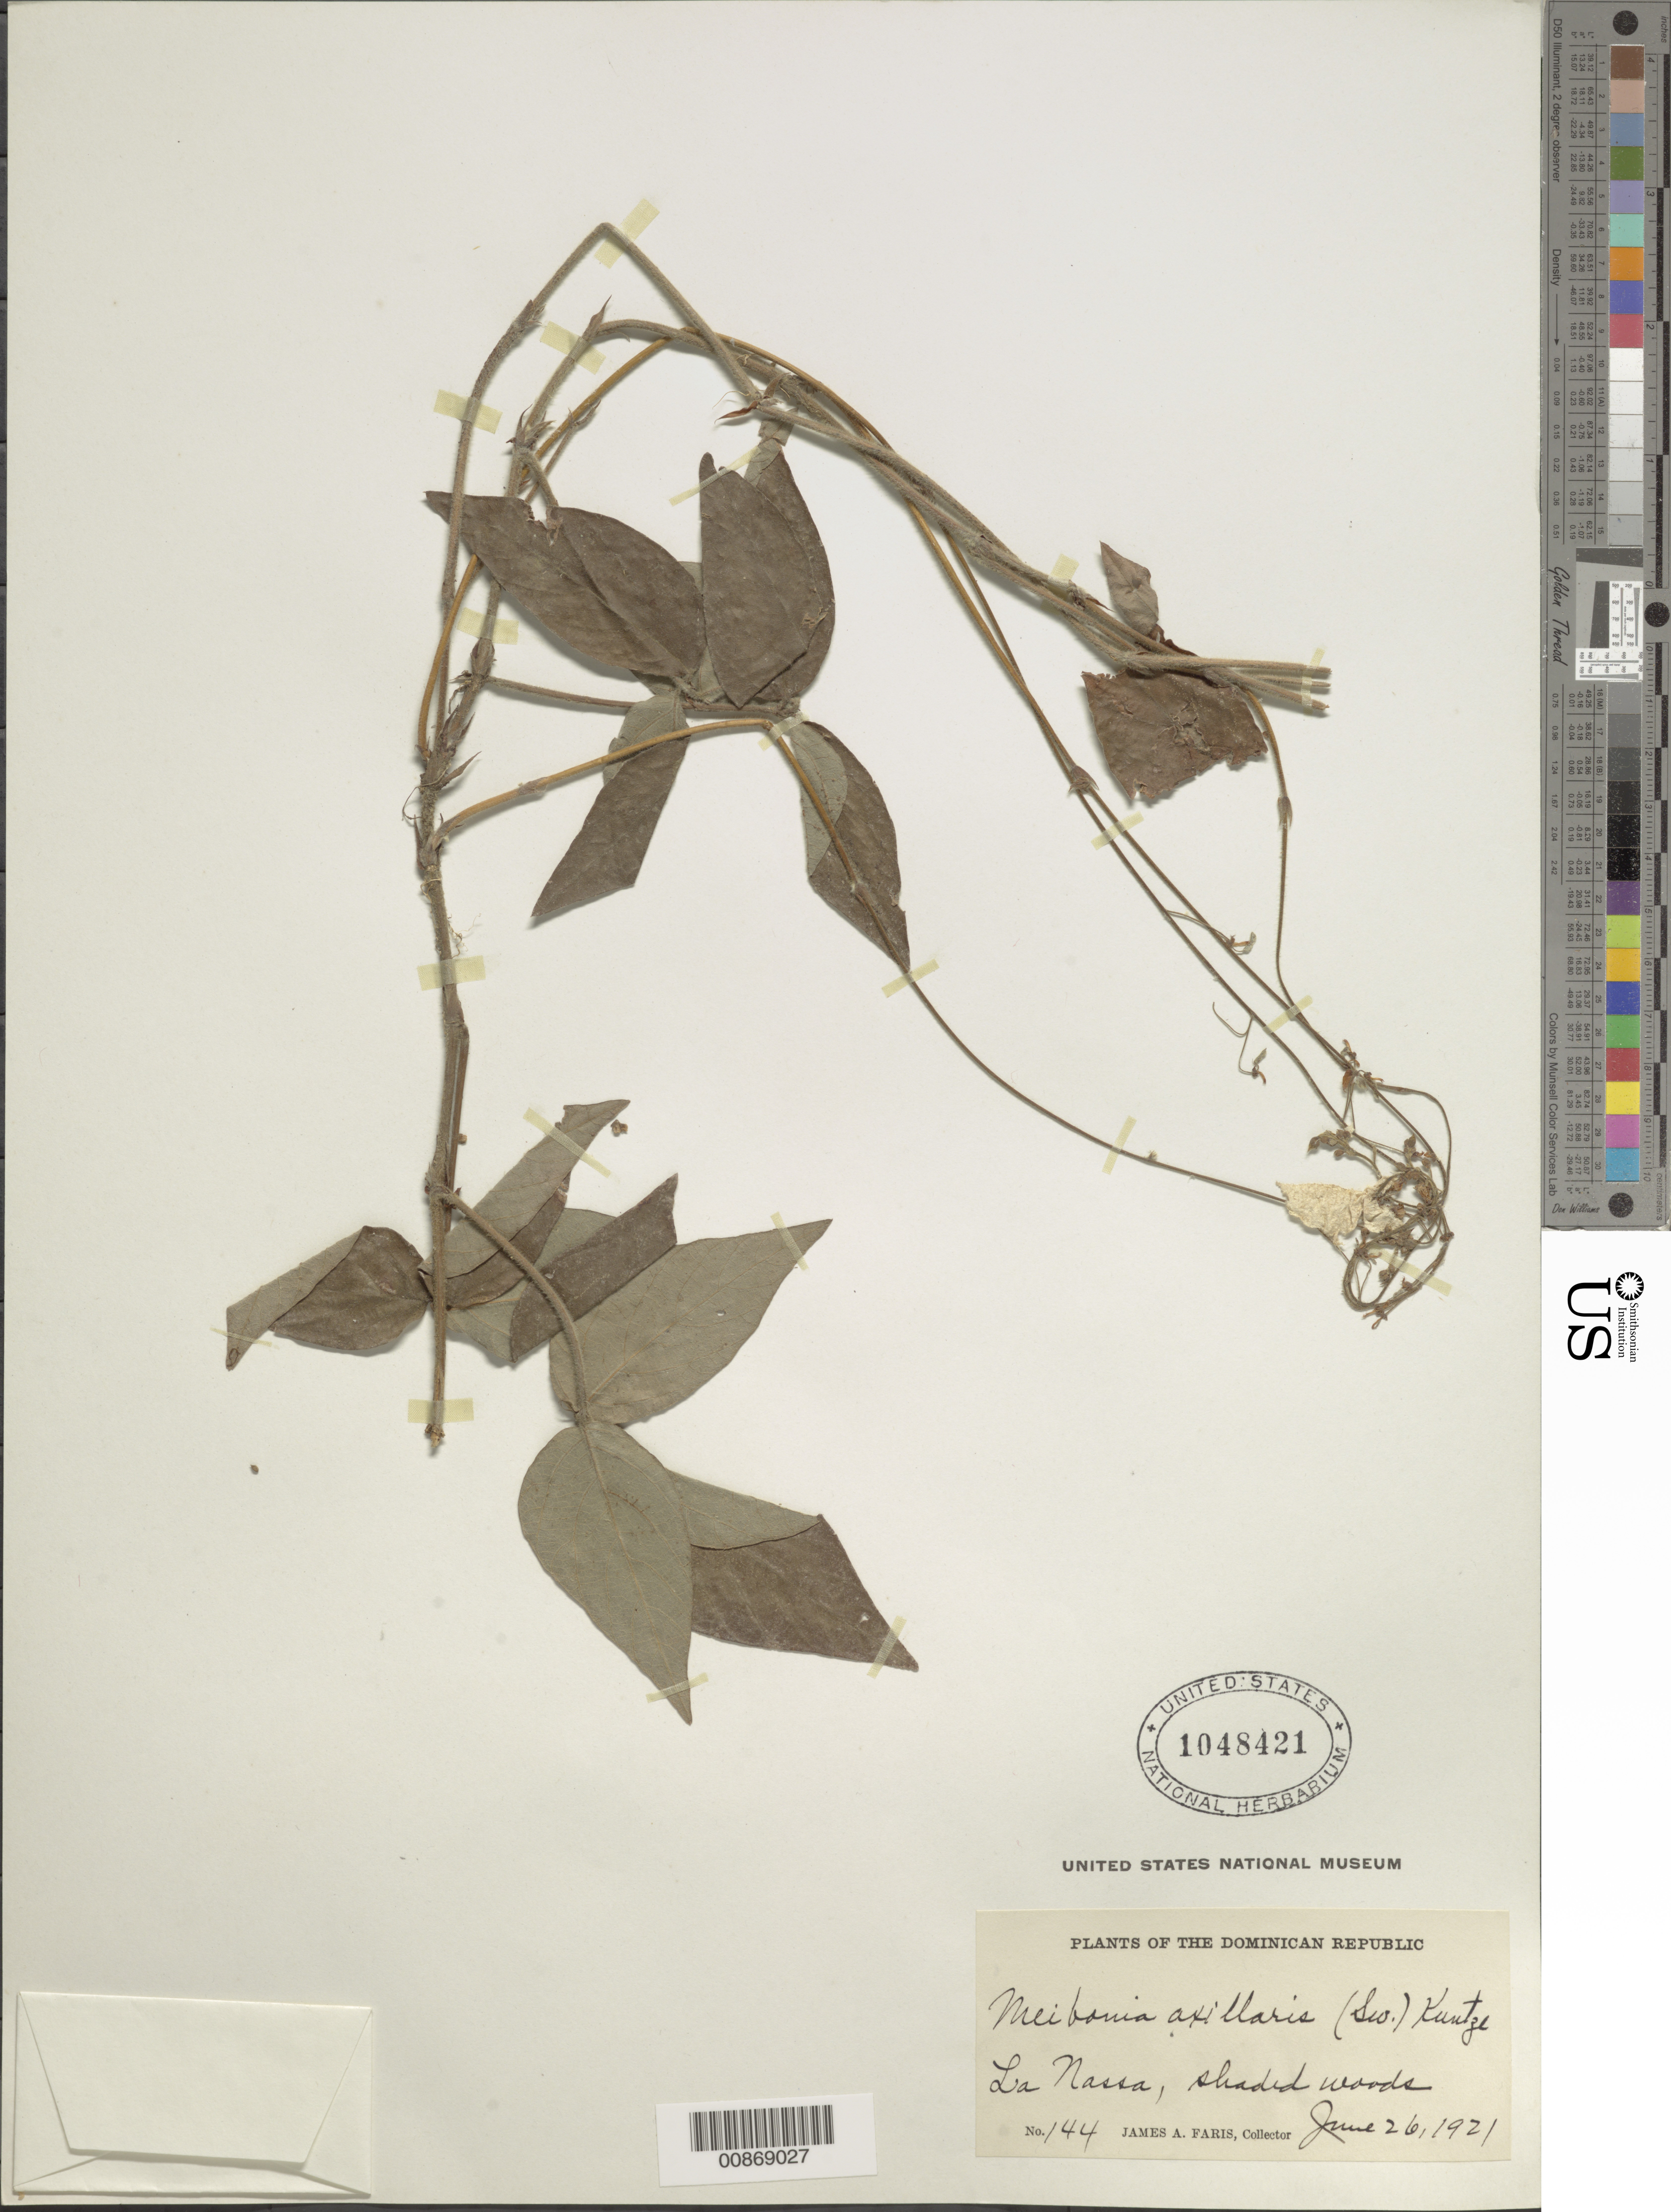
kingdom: Plantae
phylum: Tracheophyta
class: Magnoliopsida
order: Fabales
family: Fabaceae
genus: Desmodium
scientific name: Desmodium axillare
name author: (Sw.) DC.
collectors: J. Faris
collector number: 144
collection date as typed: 26 Jun 1921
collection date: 1921-06-26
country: Dominican Republic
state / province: San Cristóbal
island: Hispaniola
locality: La Nassa.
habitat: Shaded woods.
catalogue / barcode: US 1048421